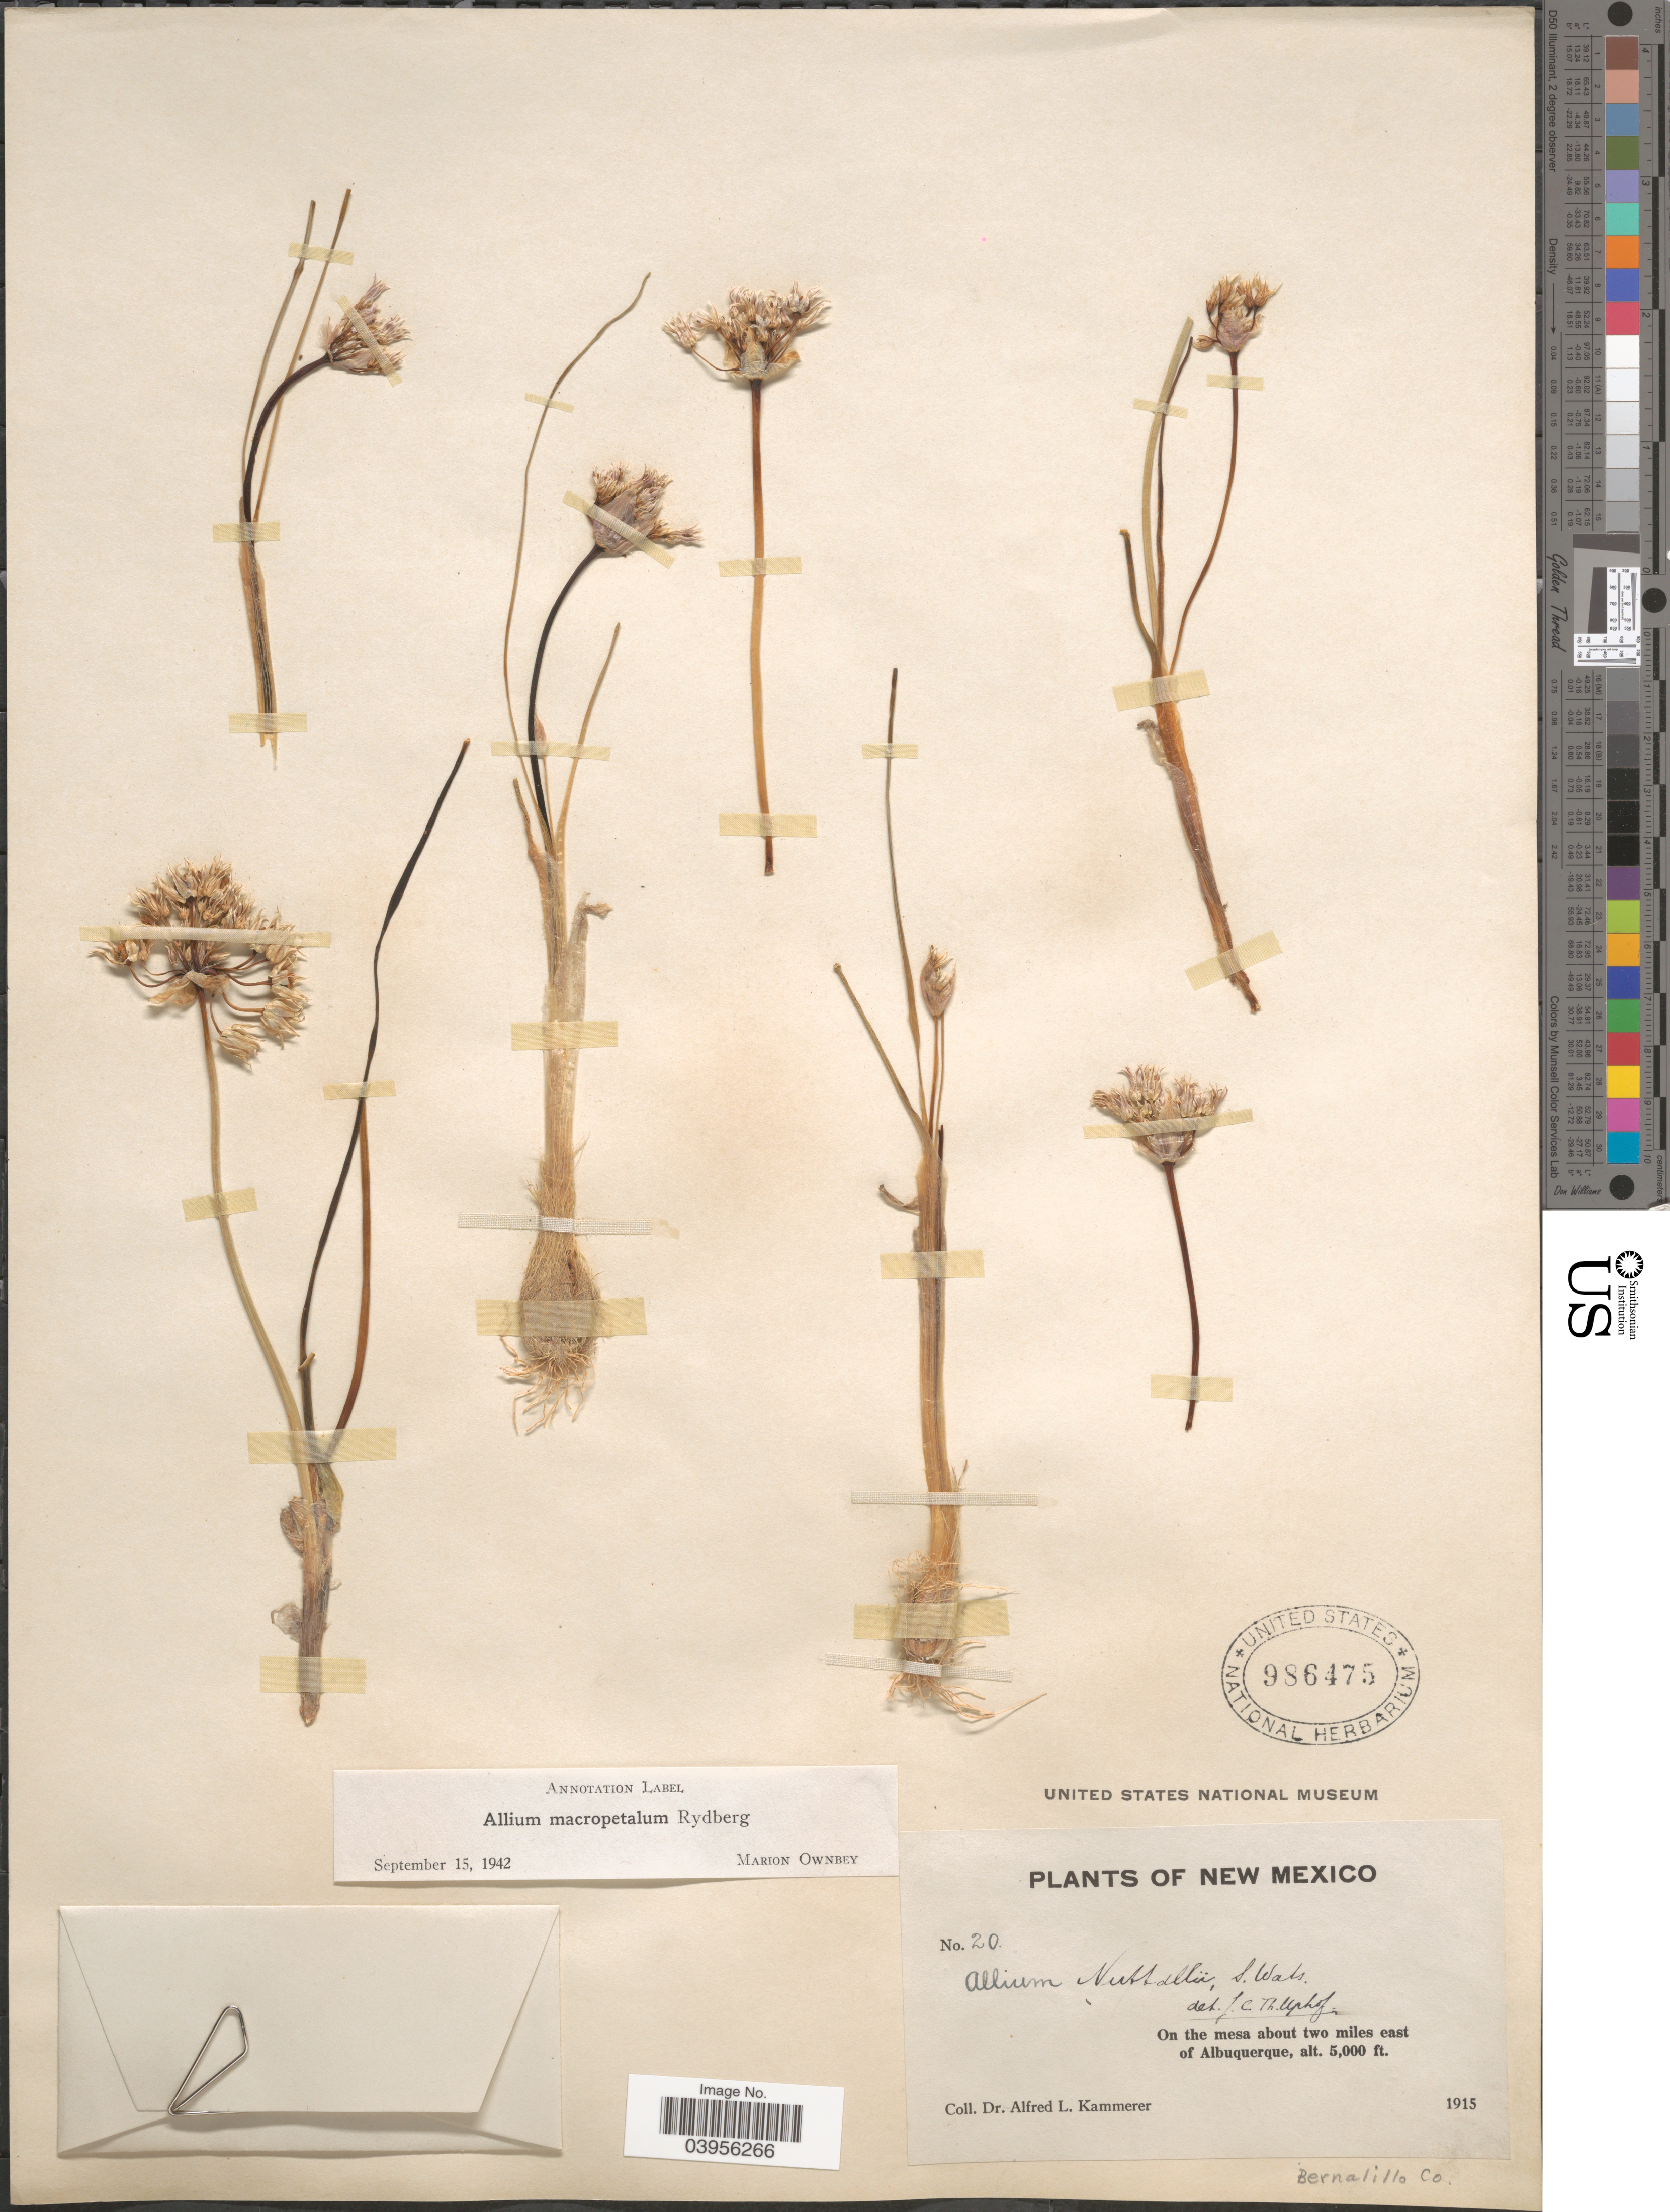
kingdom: Plantae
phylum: Tracheophyta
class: Liliopsida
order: Asparagales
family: Amaryllidaceae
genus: Allium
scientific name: Allium macropetalum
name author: Rydb.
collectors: A. Kammerer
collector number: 20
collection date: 1915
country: United States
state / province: New Mexico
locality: On the mesa about two miles east of Albuquerque. Bernalillo Co.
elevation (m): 1524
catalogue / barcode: US 986475